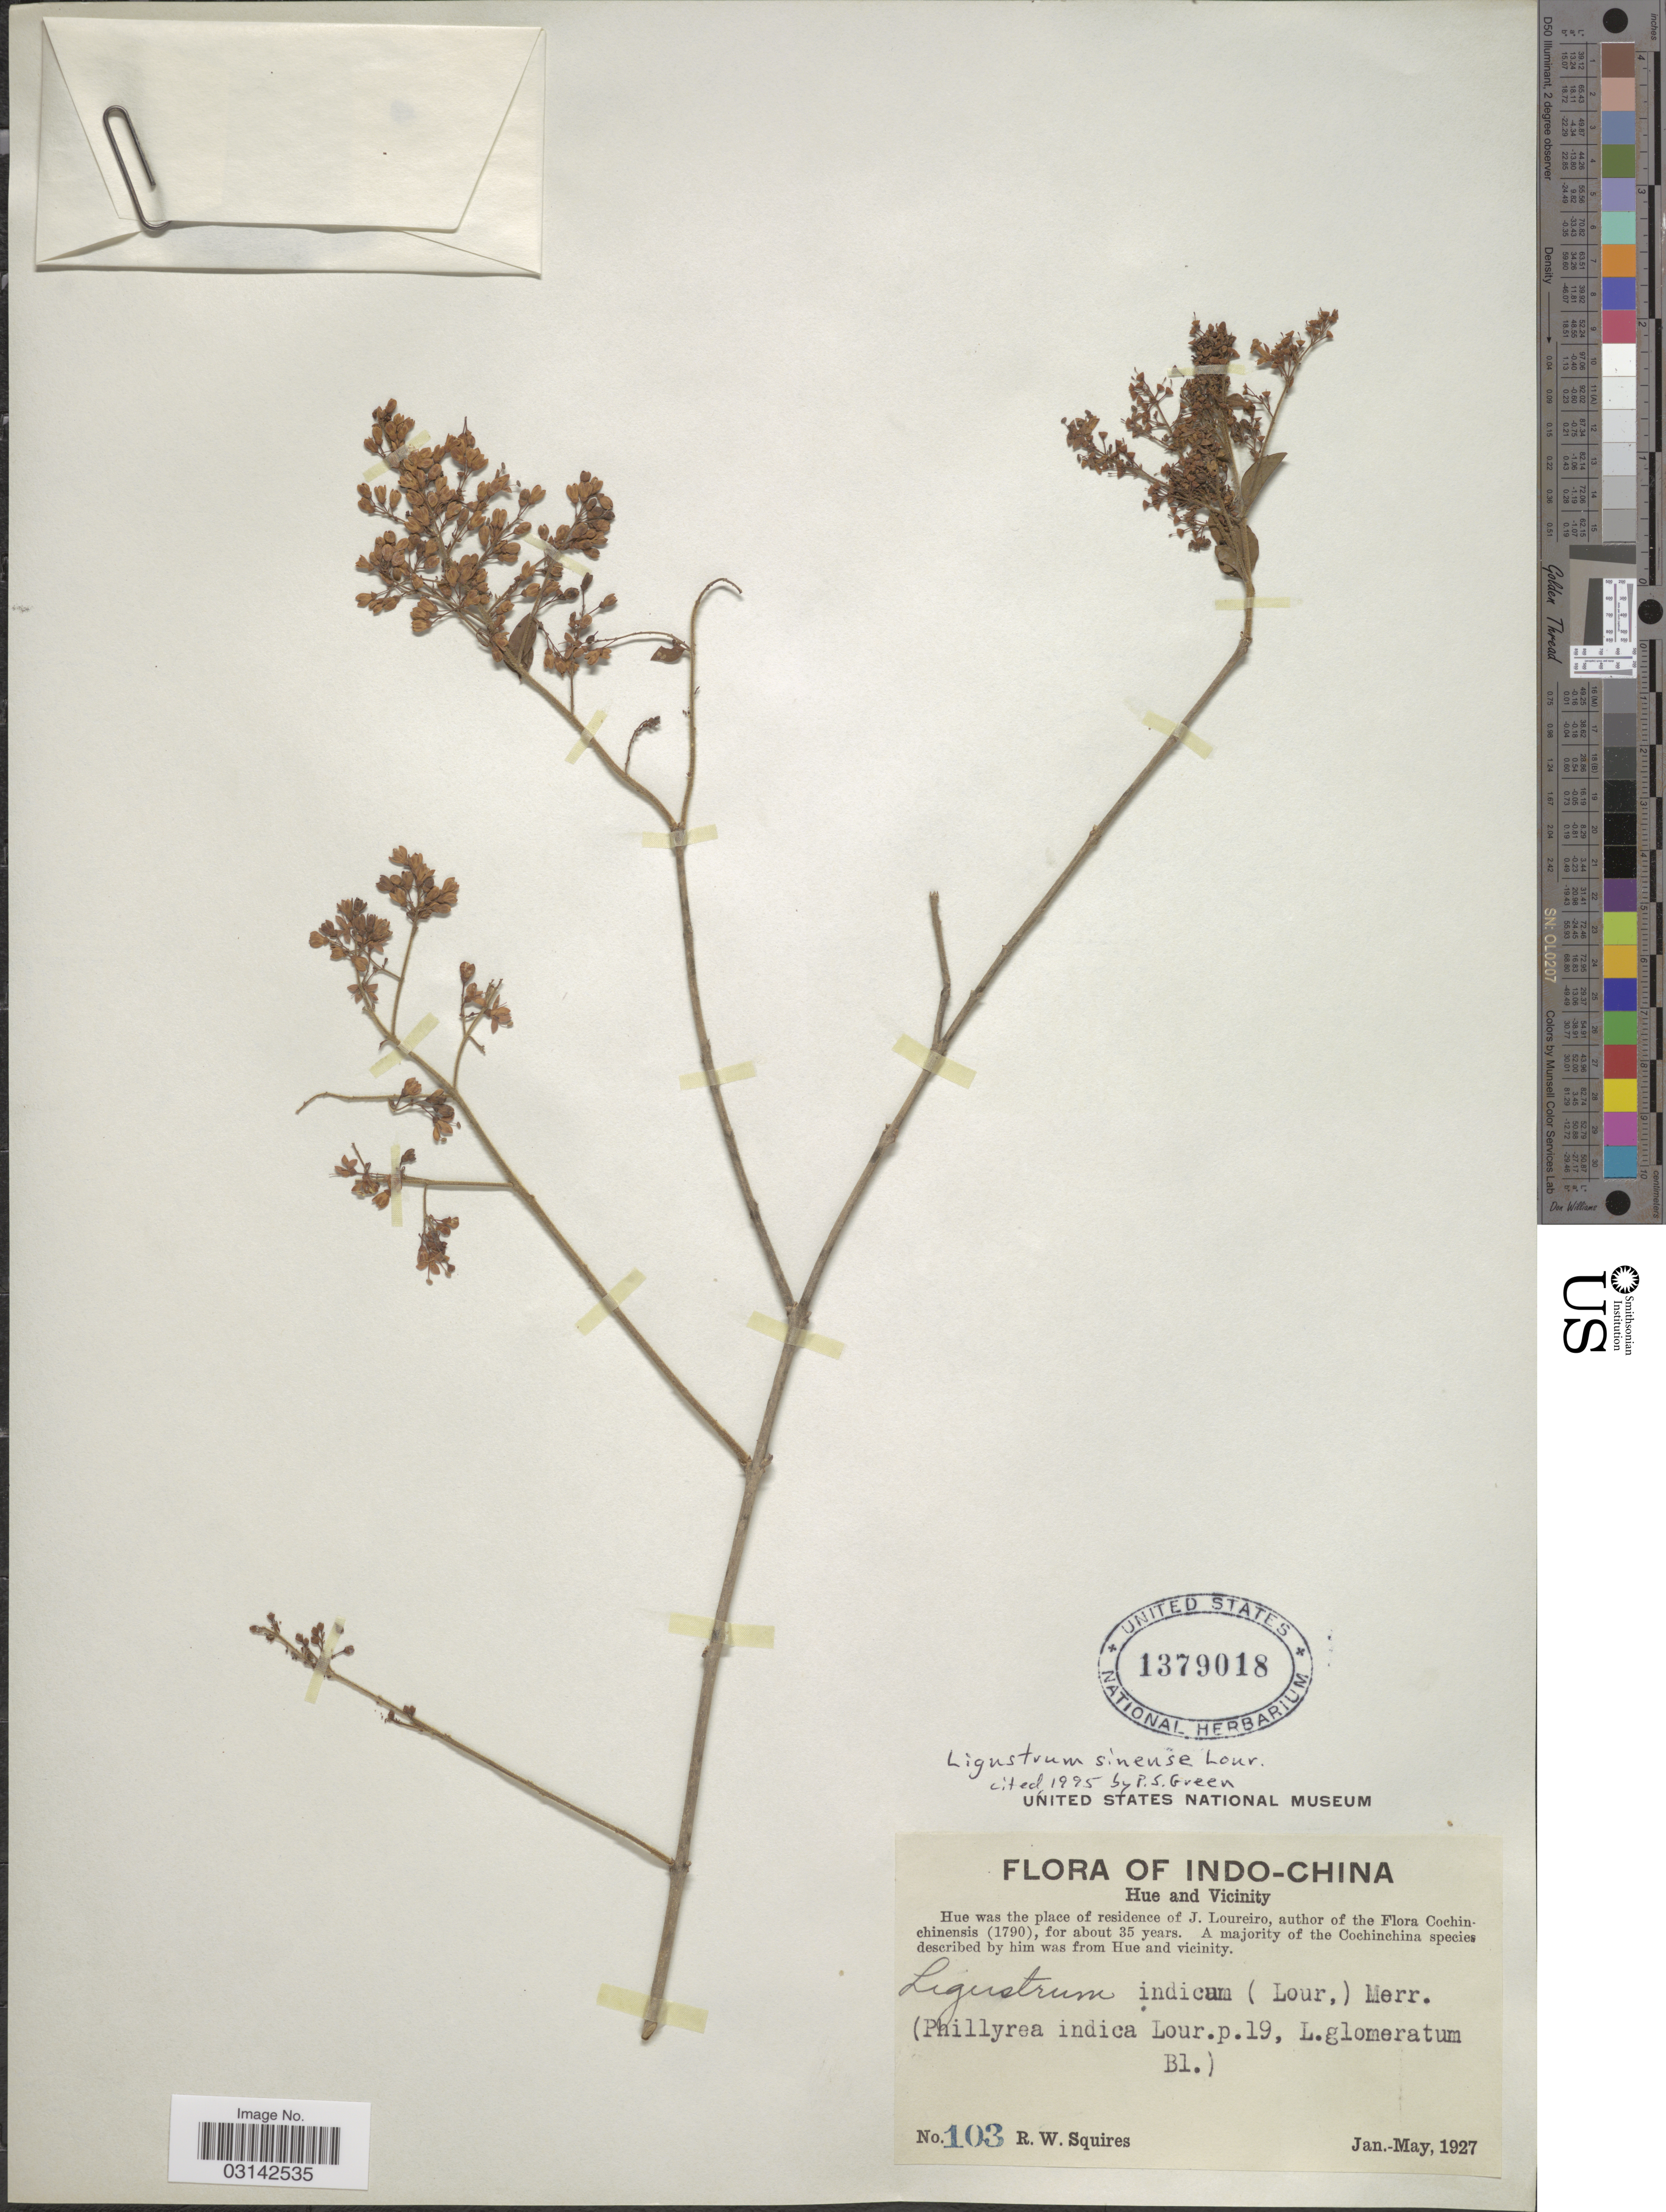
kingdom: Plantae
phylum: Tracheophyta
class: Magnoliopsida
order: Lamiales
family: Oleaceae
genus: Ligustrum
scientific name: Ligustrum sinense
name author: Lour.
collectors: R. Squires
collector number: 103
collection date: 1927-01/1927-05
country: Vietnam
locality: Indo-China, Hue and Vicinity.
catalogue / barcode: US 1379018